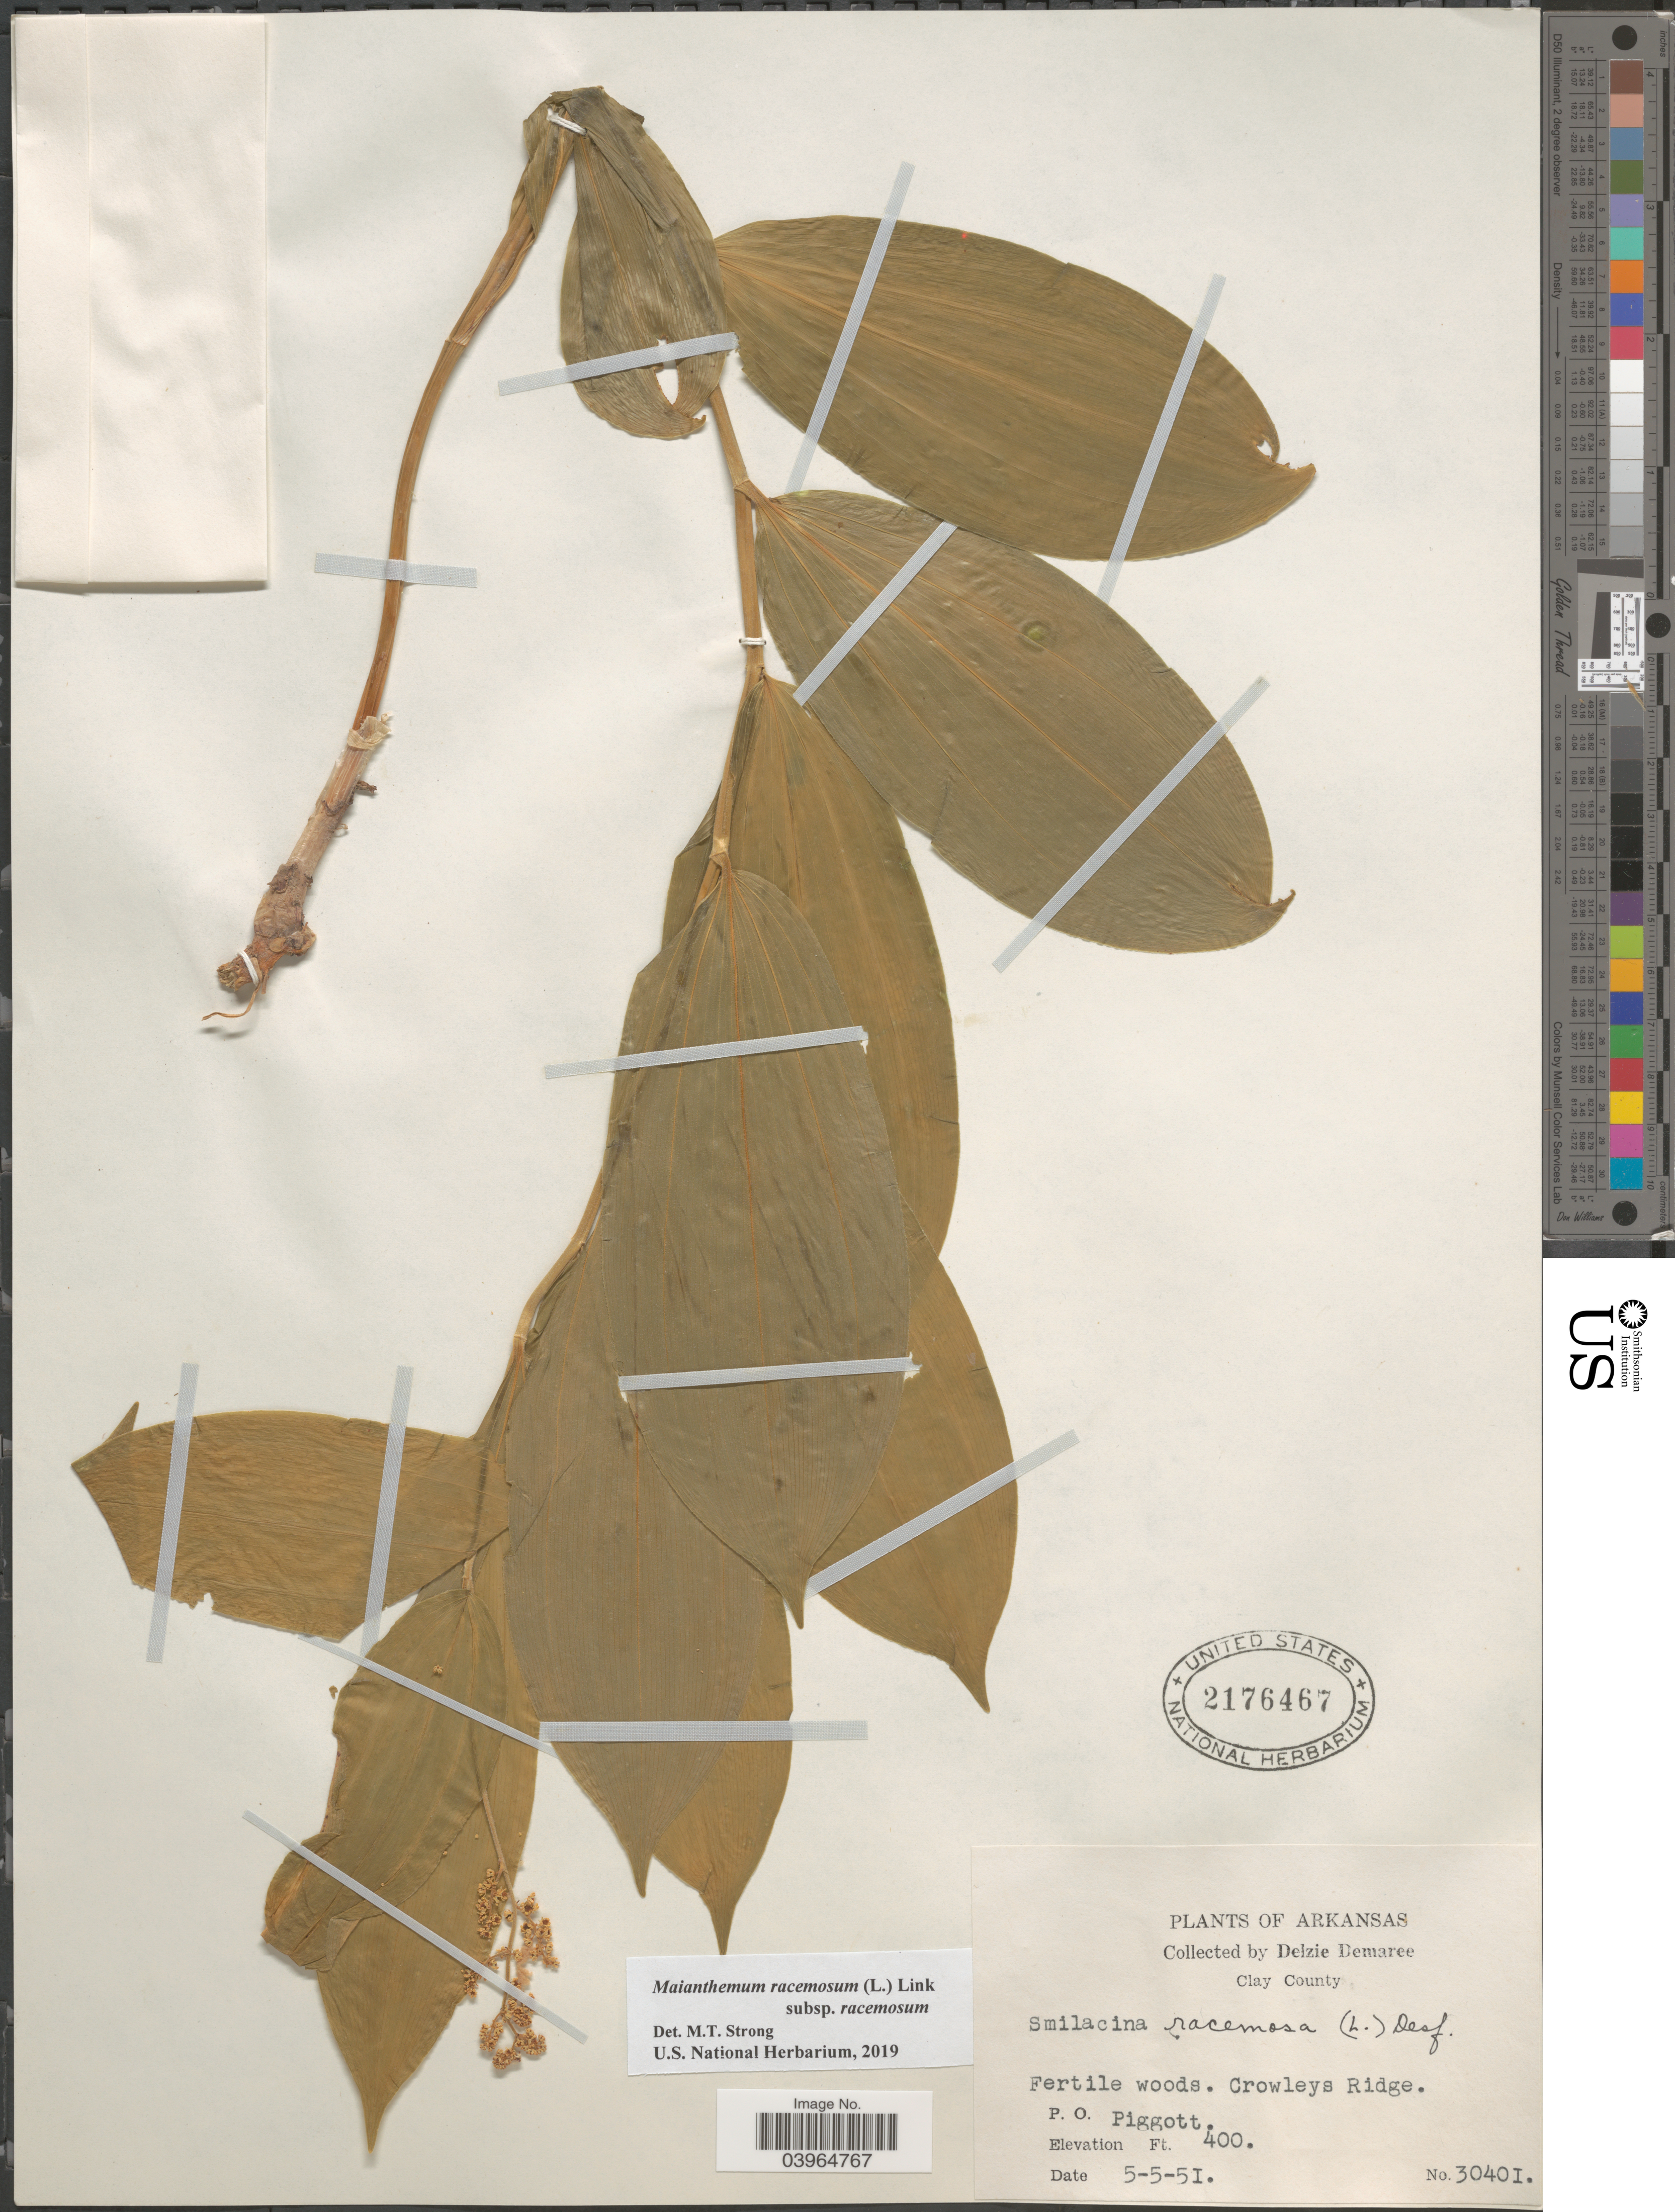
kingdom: Plantae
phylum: Tracheophyta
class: Liliopsida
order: Asparagales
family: Asparagaceae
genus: Maianthemum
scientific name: Maianthemum racemosum subsp. racemosum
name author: (L.) Link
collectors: D. Demaree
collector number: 30401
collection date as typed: Transcribed d/m/y: 5/5/51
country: United States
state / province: Arkansas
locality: Clay County. Fertile woods. Crowleys Ridge. P.O. Piggott.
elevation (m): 122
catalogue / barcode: US 2176467